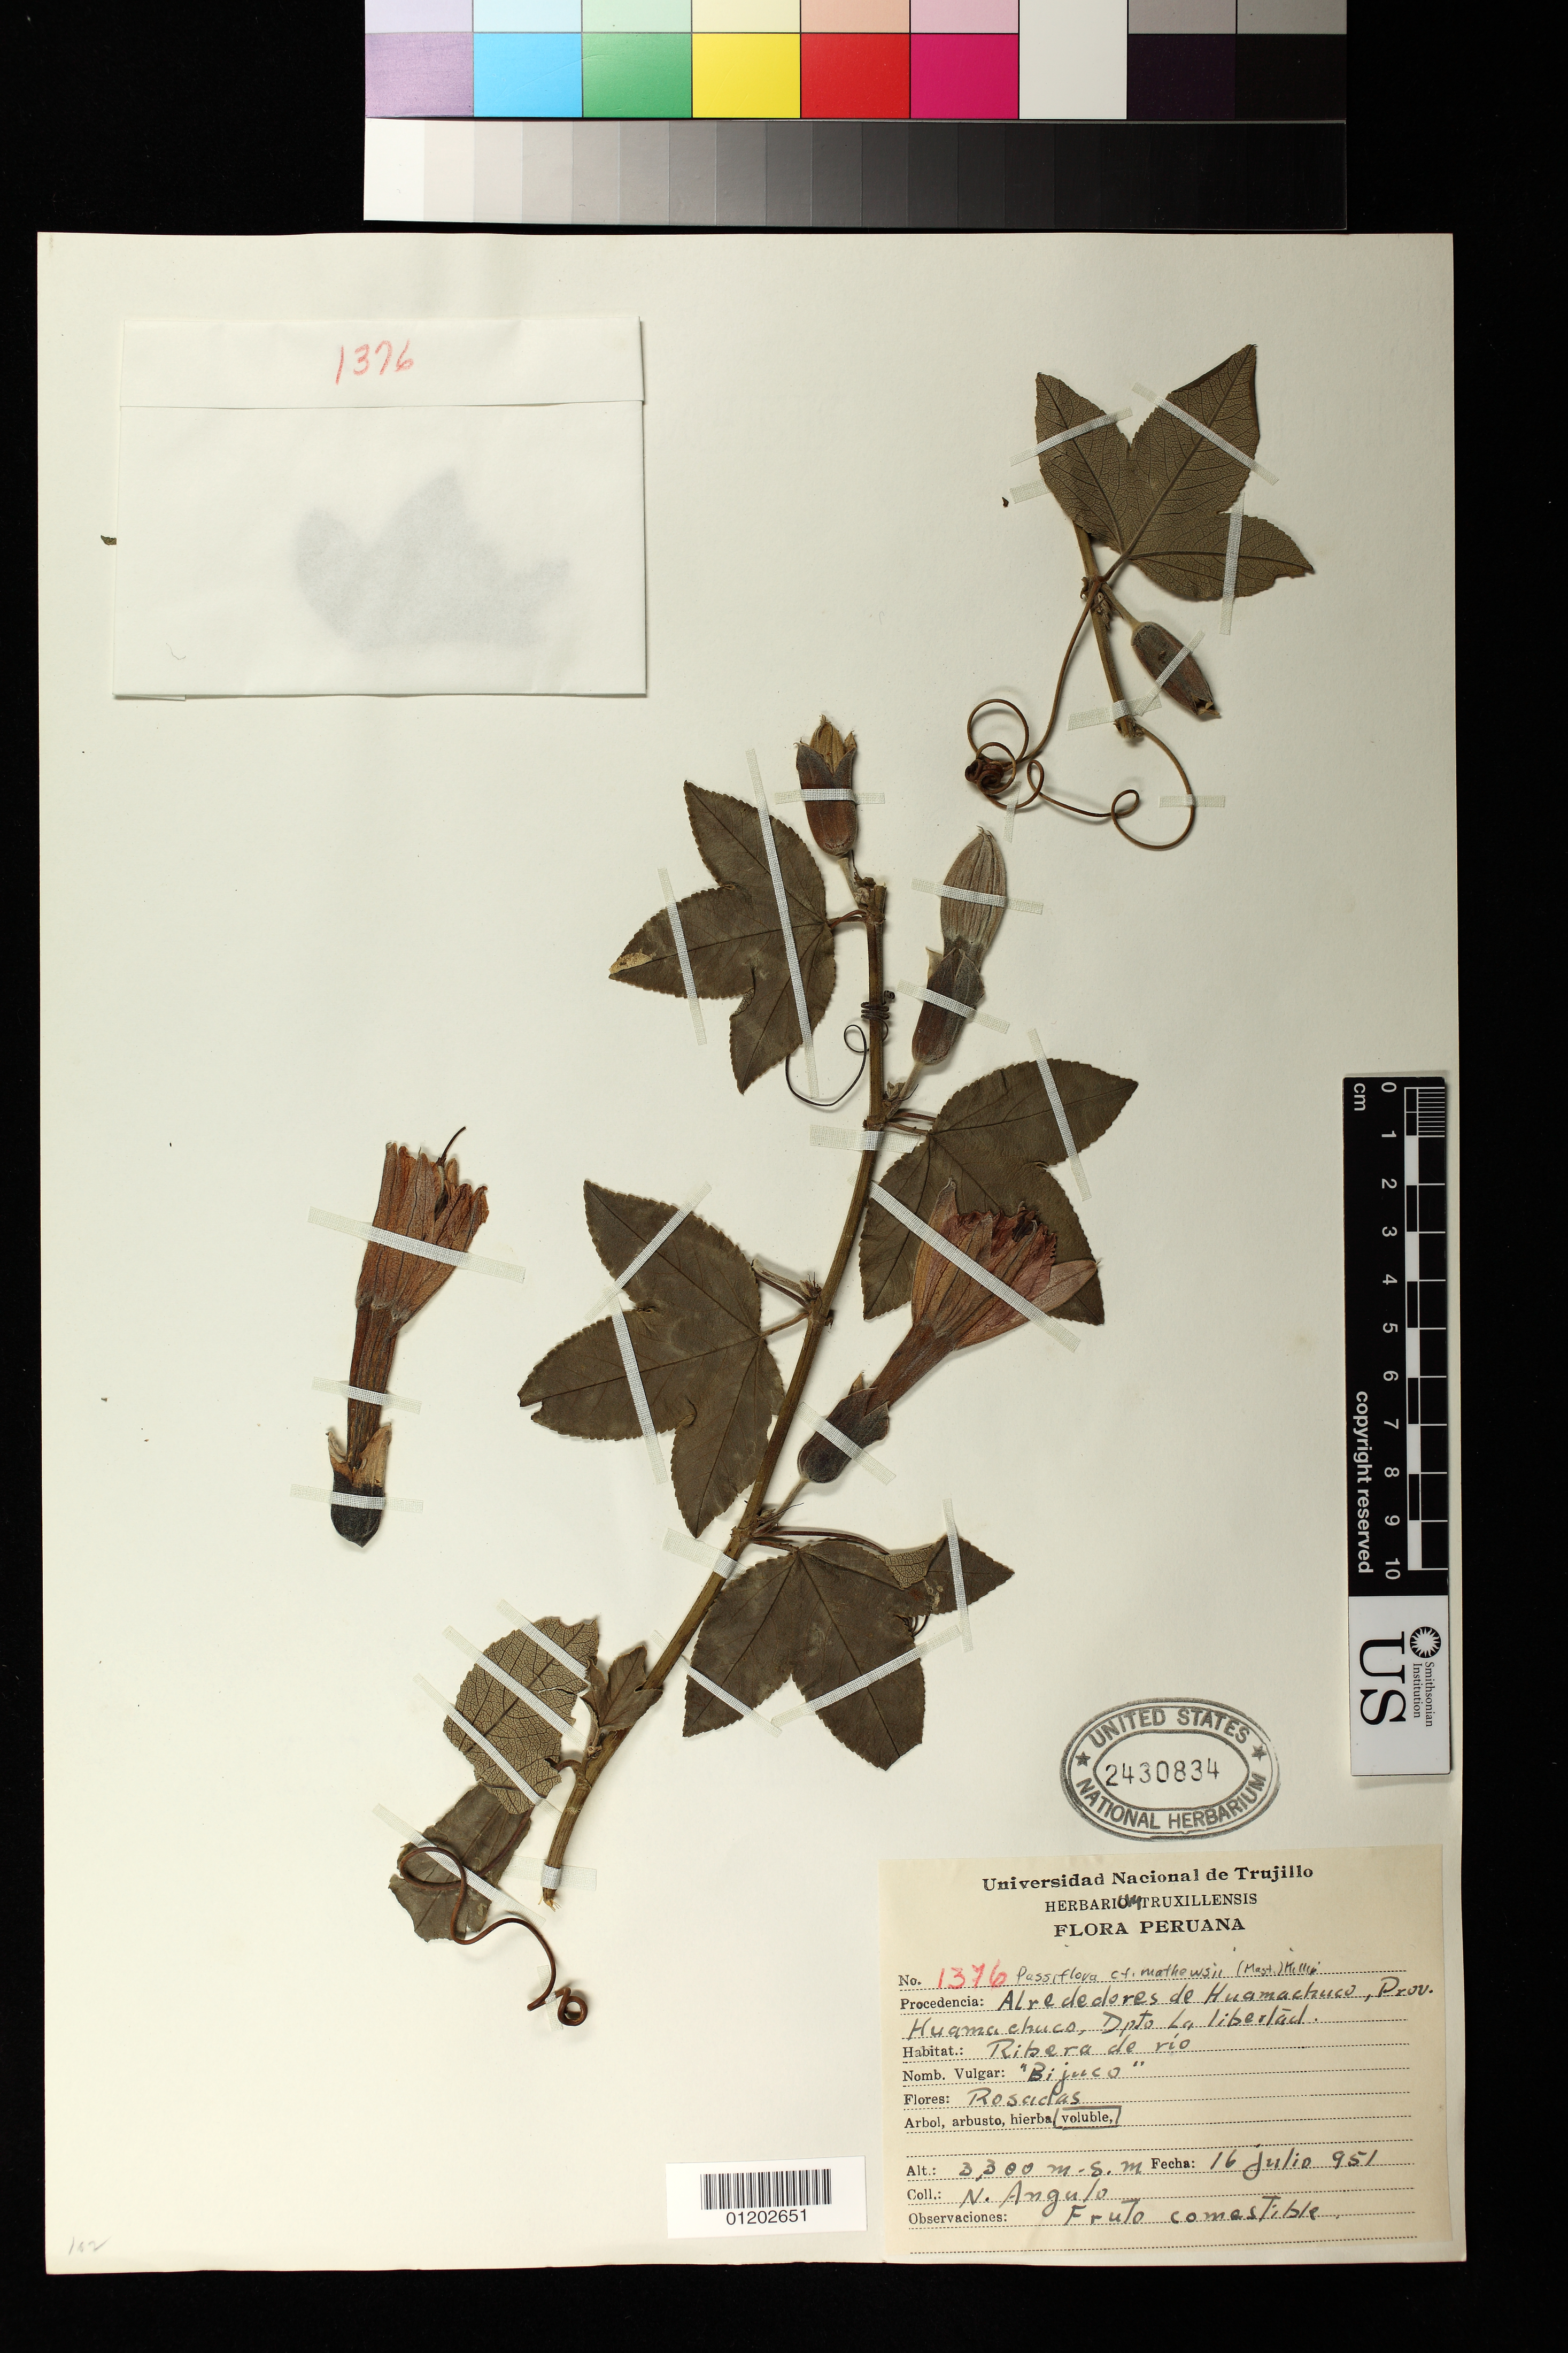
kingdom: Plantae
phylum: Tracheophyta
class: Magnoliopsida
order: Malpighiales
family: Passifloraceae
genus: Passiflora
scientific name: Passiflora mathewsii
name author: (Mast.) Killip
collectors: N. Angulo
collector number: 1376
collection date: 1951-07-16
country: Peru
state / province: La Libertad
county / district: Sanchez Carrion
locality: Alrededores de Huamachuco, Prov. Huamachuco, Dpto La Libertad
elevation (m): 3300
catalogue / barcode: US 2430834